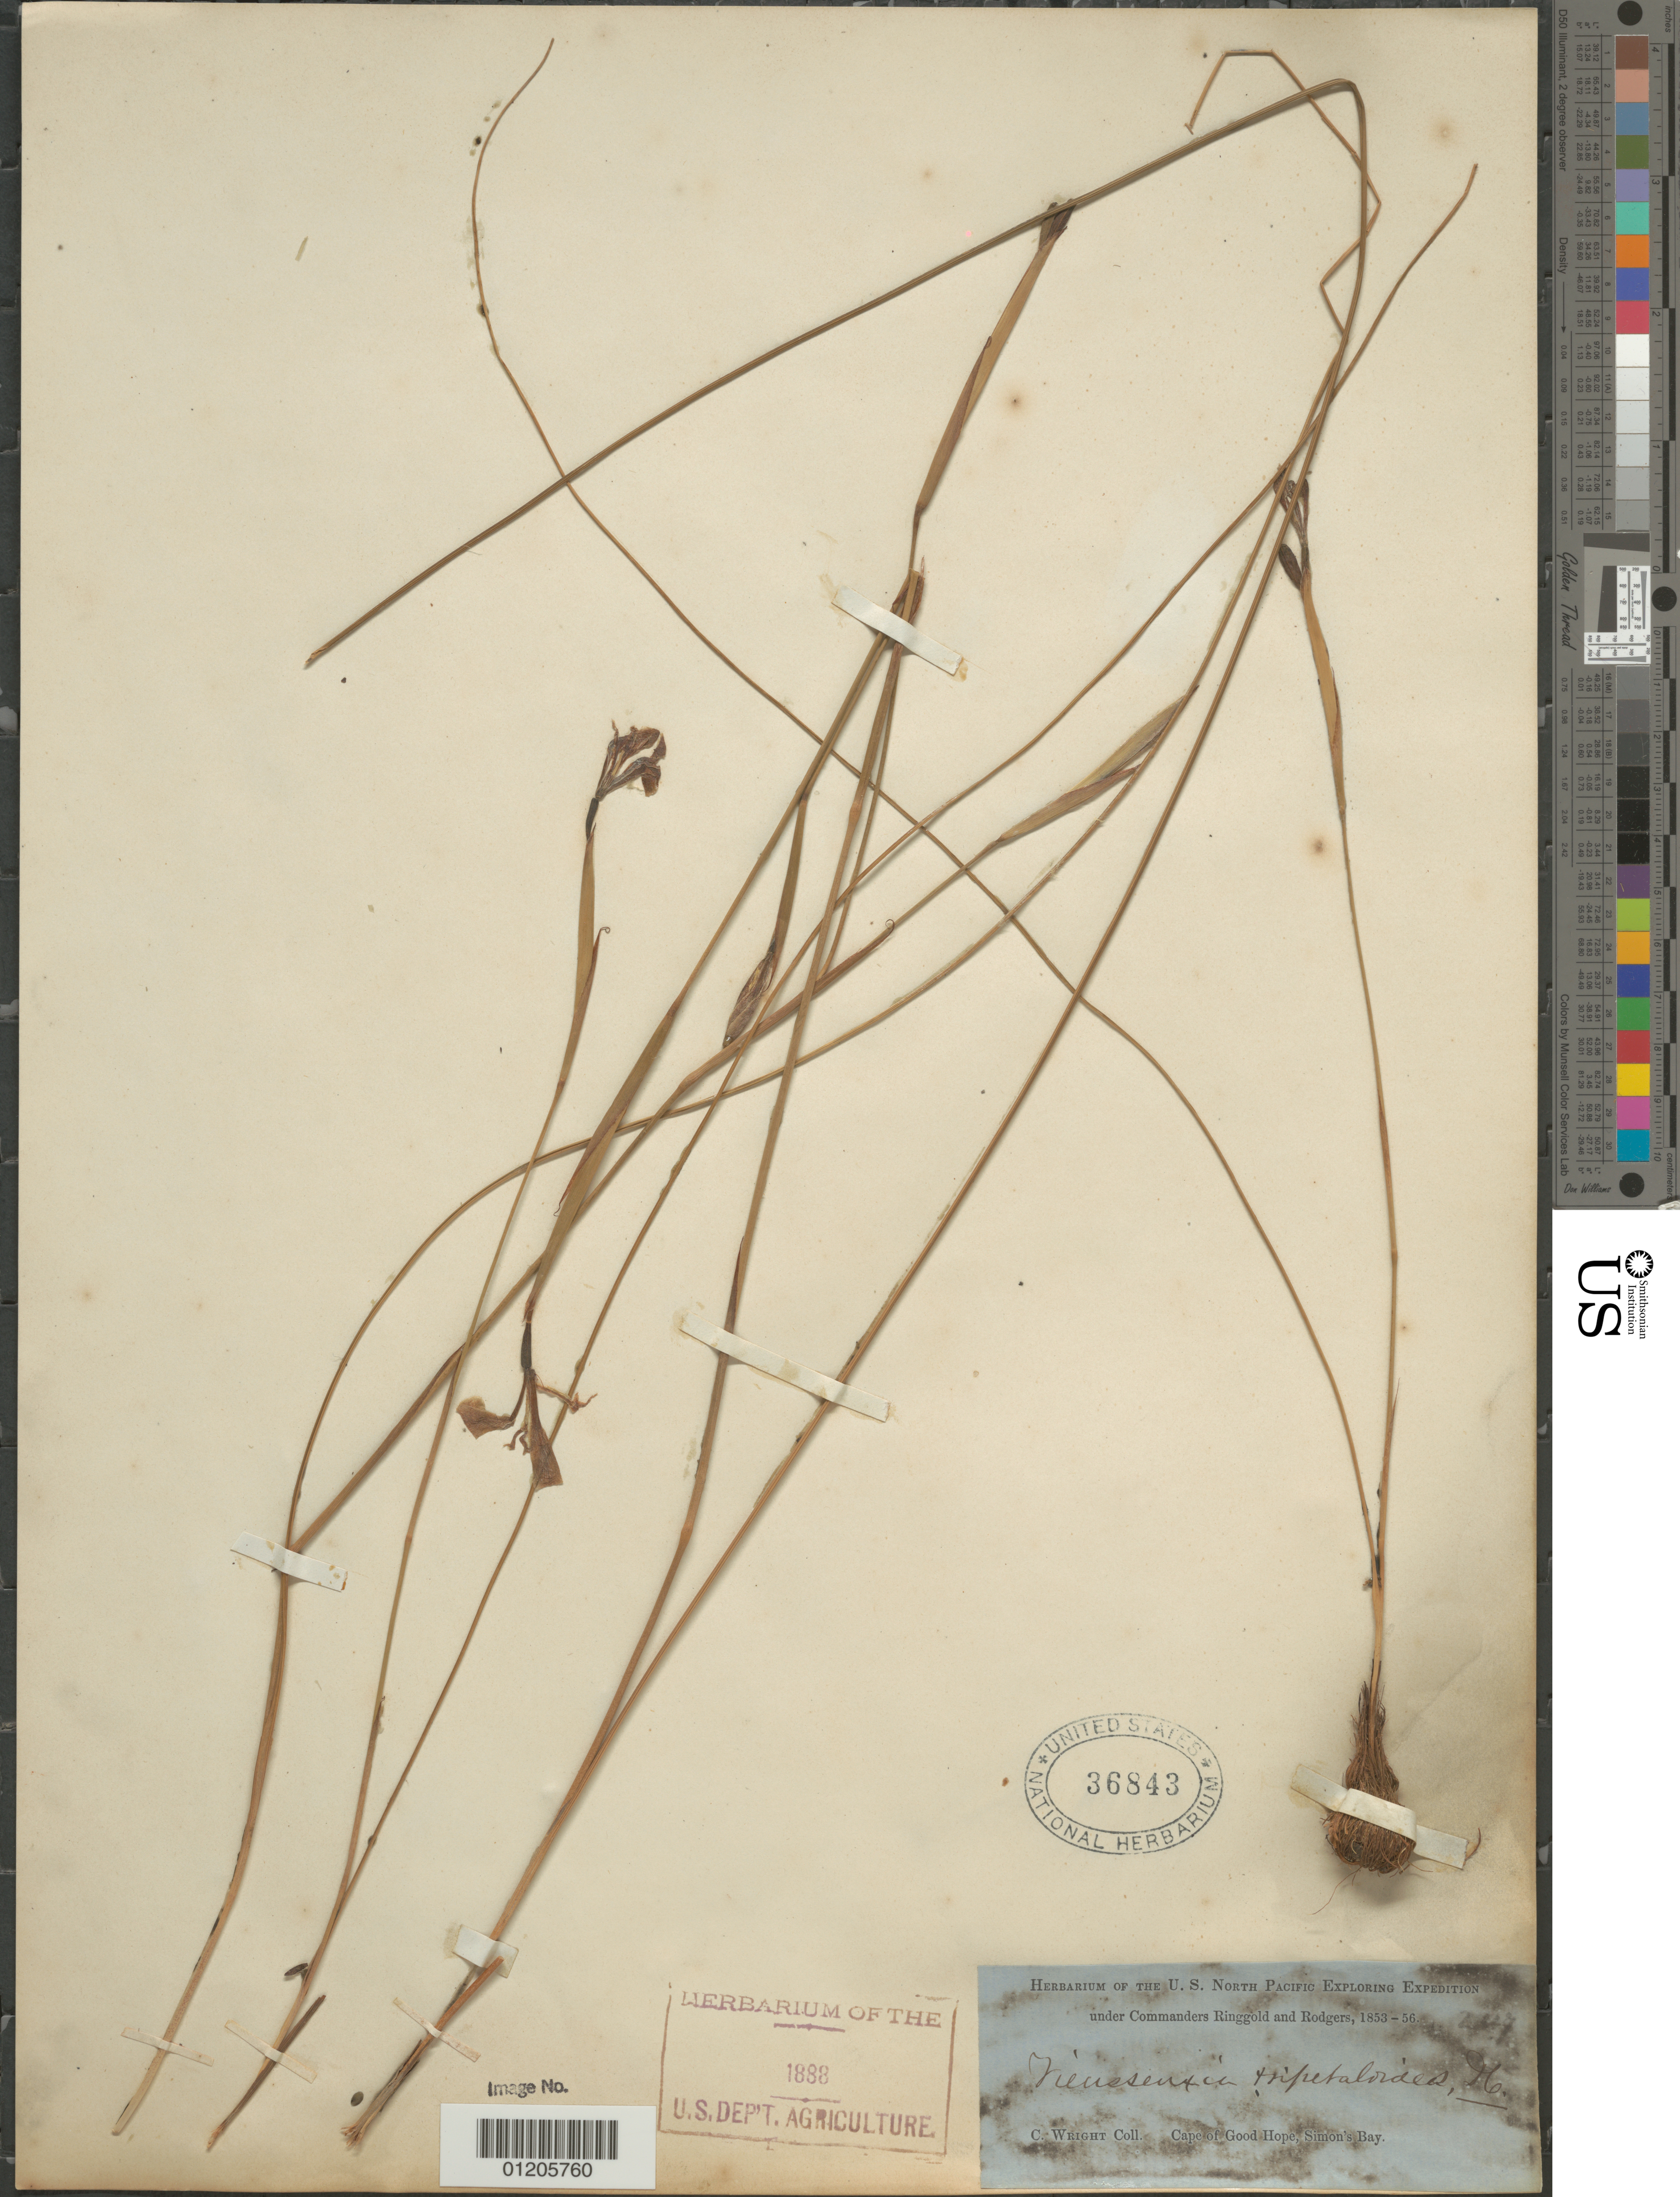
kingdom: Plantae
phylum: Tracheophyta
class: Liliopsida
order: Asparagales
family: Iridaceae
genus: Moraea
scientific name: Moraea tripetala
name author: (L. f.) Ker Gawl.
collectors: C. Wright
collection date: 1853/1856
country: South Africa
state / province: Western Cape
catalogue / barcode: US 36843